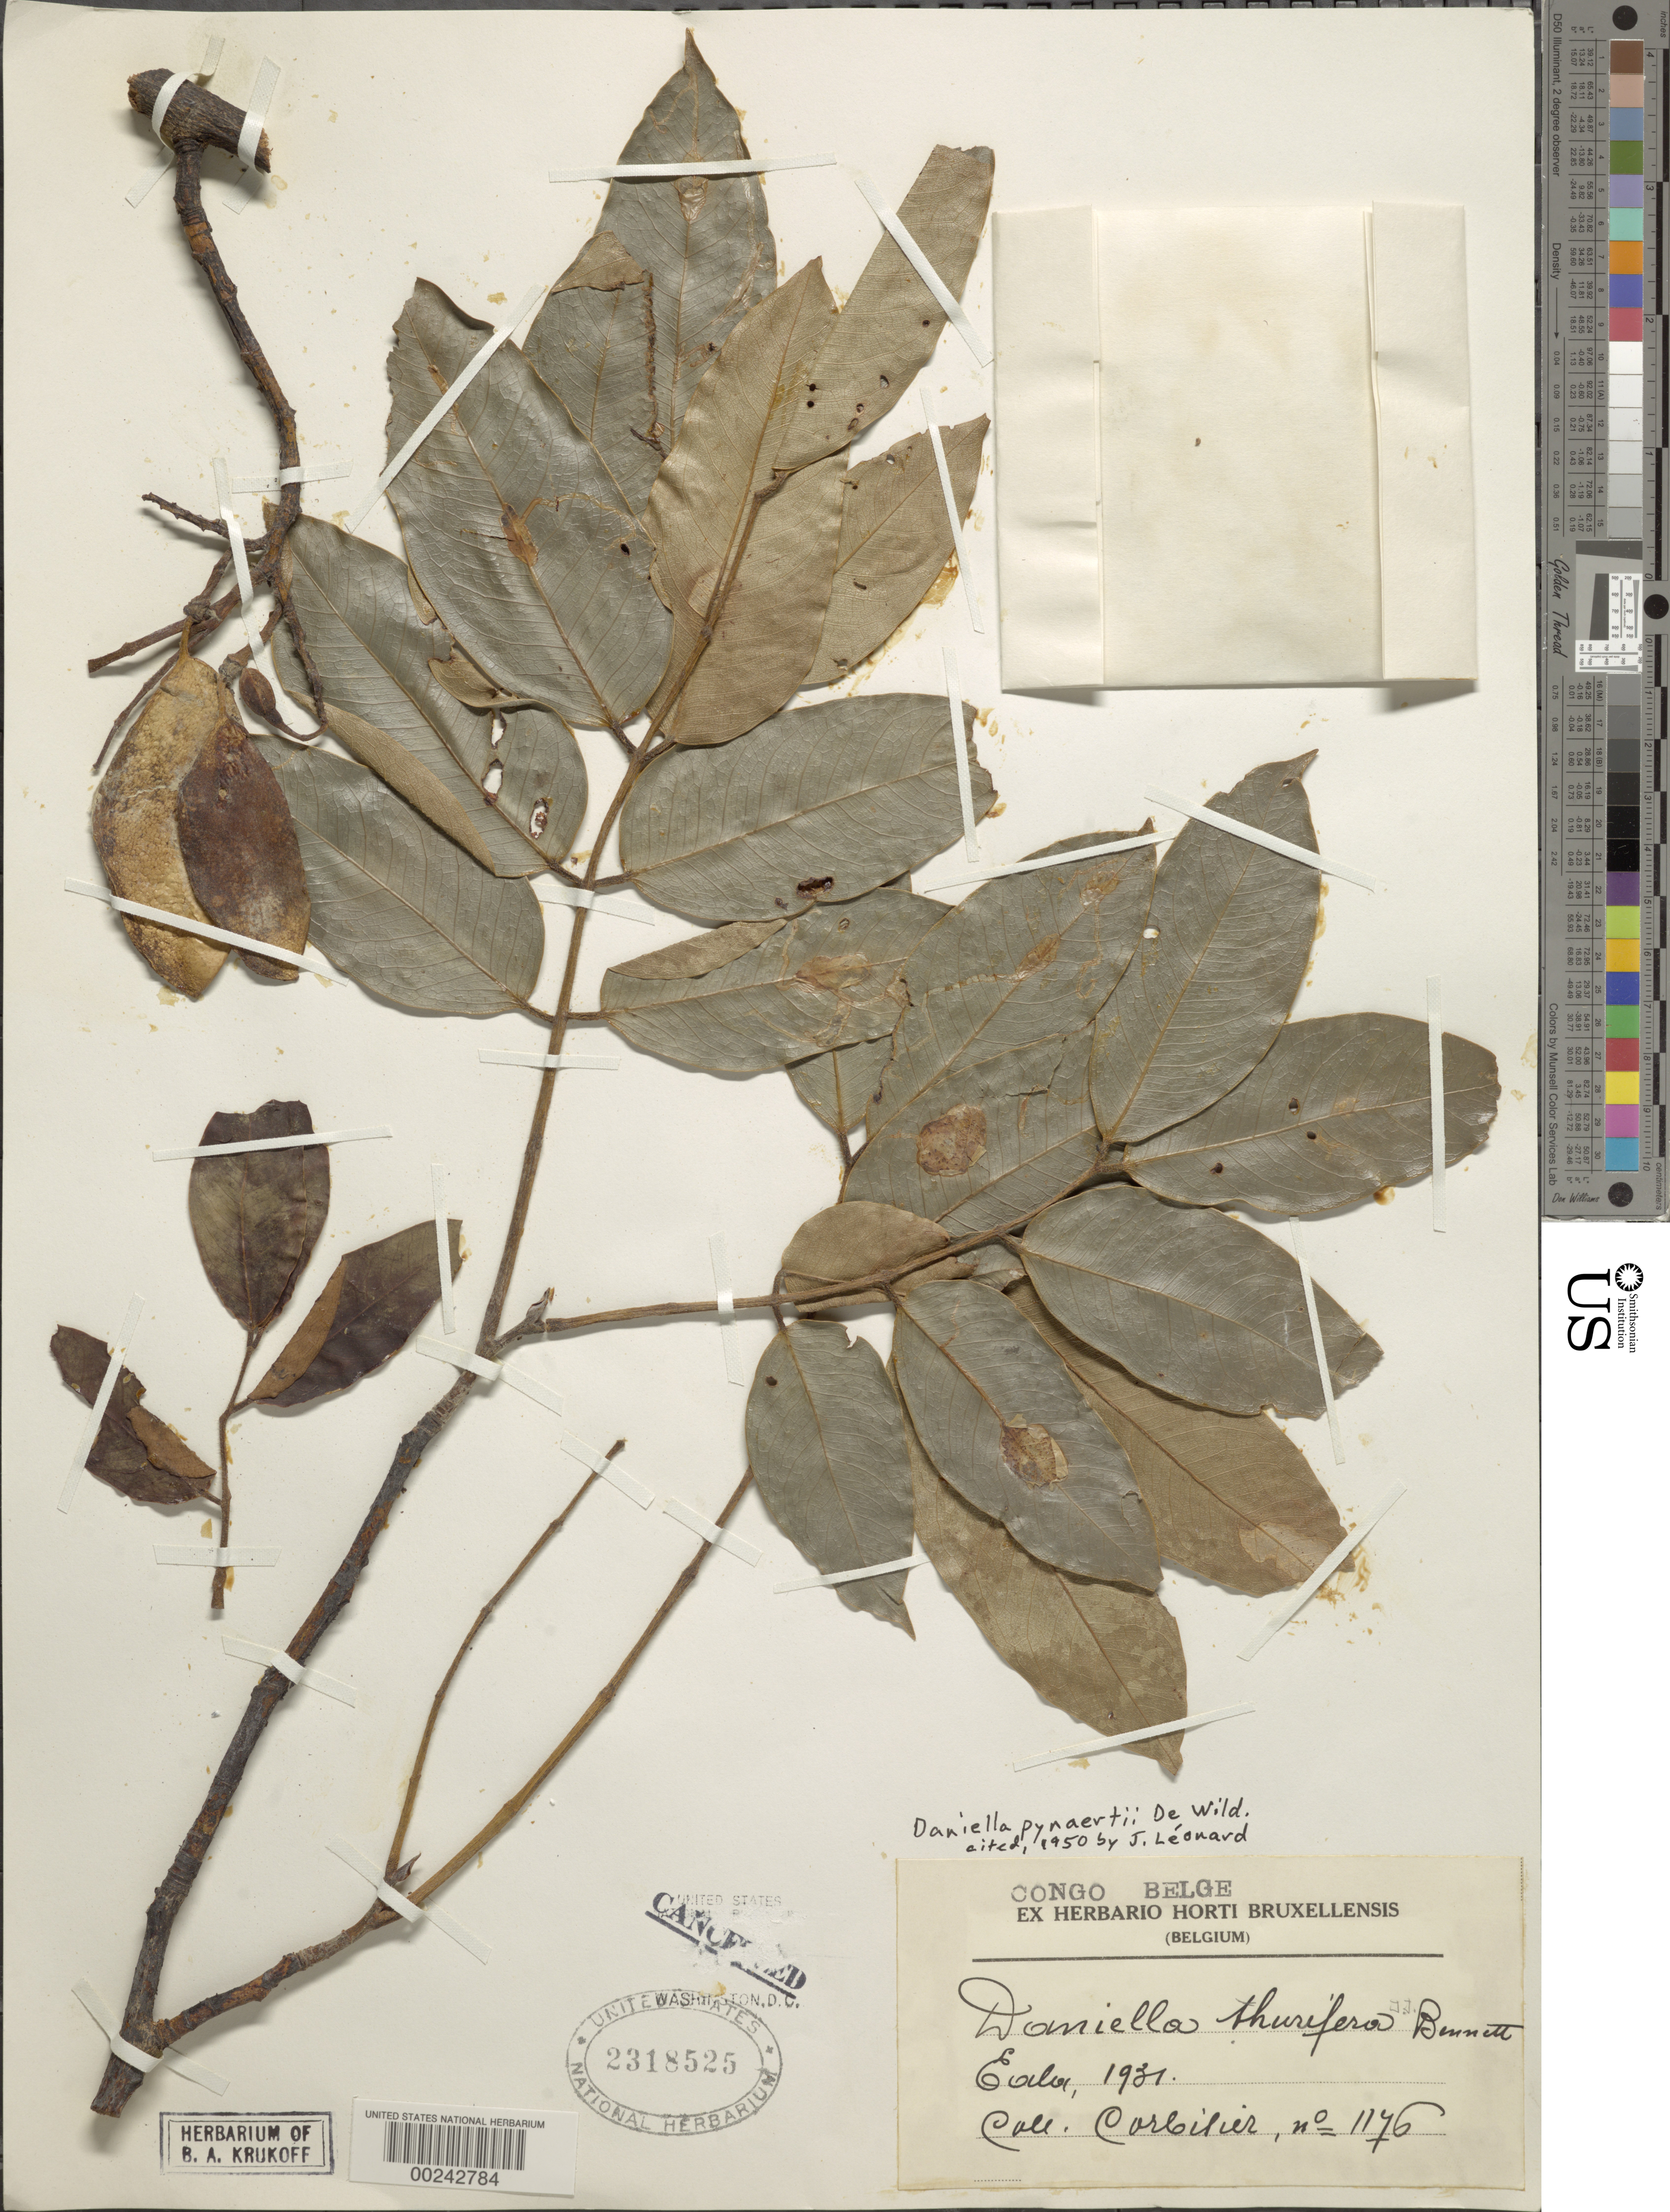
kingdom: Plantae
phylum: Tracheophyta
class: Magnoliopsida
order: Fabales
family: Fabaceae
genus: Daniellia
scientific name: Daniellia pynaertii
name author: De Wild.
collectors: A. Corbisier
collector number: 1176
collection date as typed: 1931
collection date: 1931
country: Congo, Democratic Republic of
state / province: Équateur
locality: Eala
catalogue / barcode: US 2318525